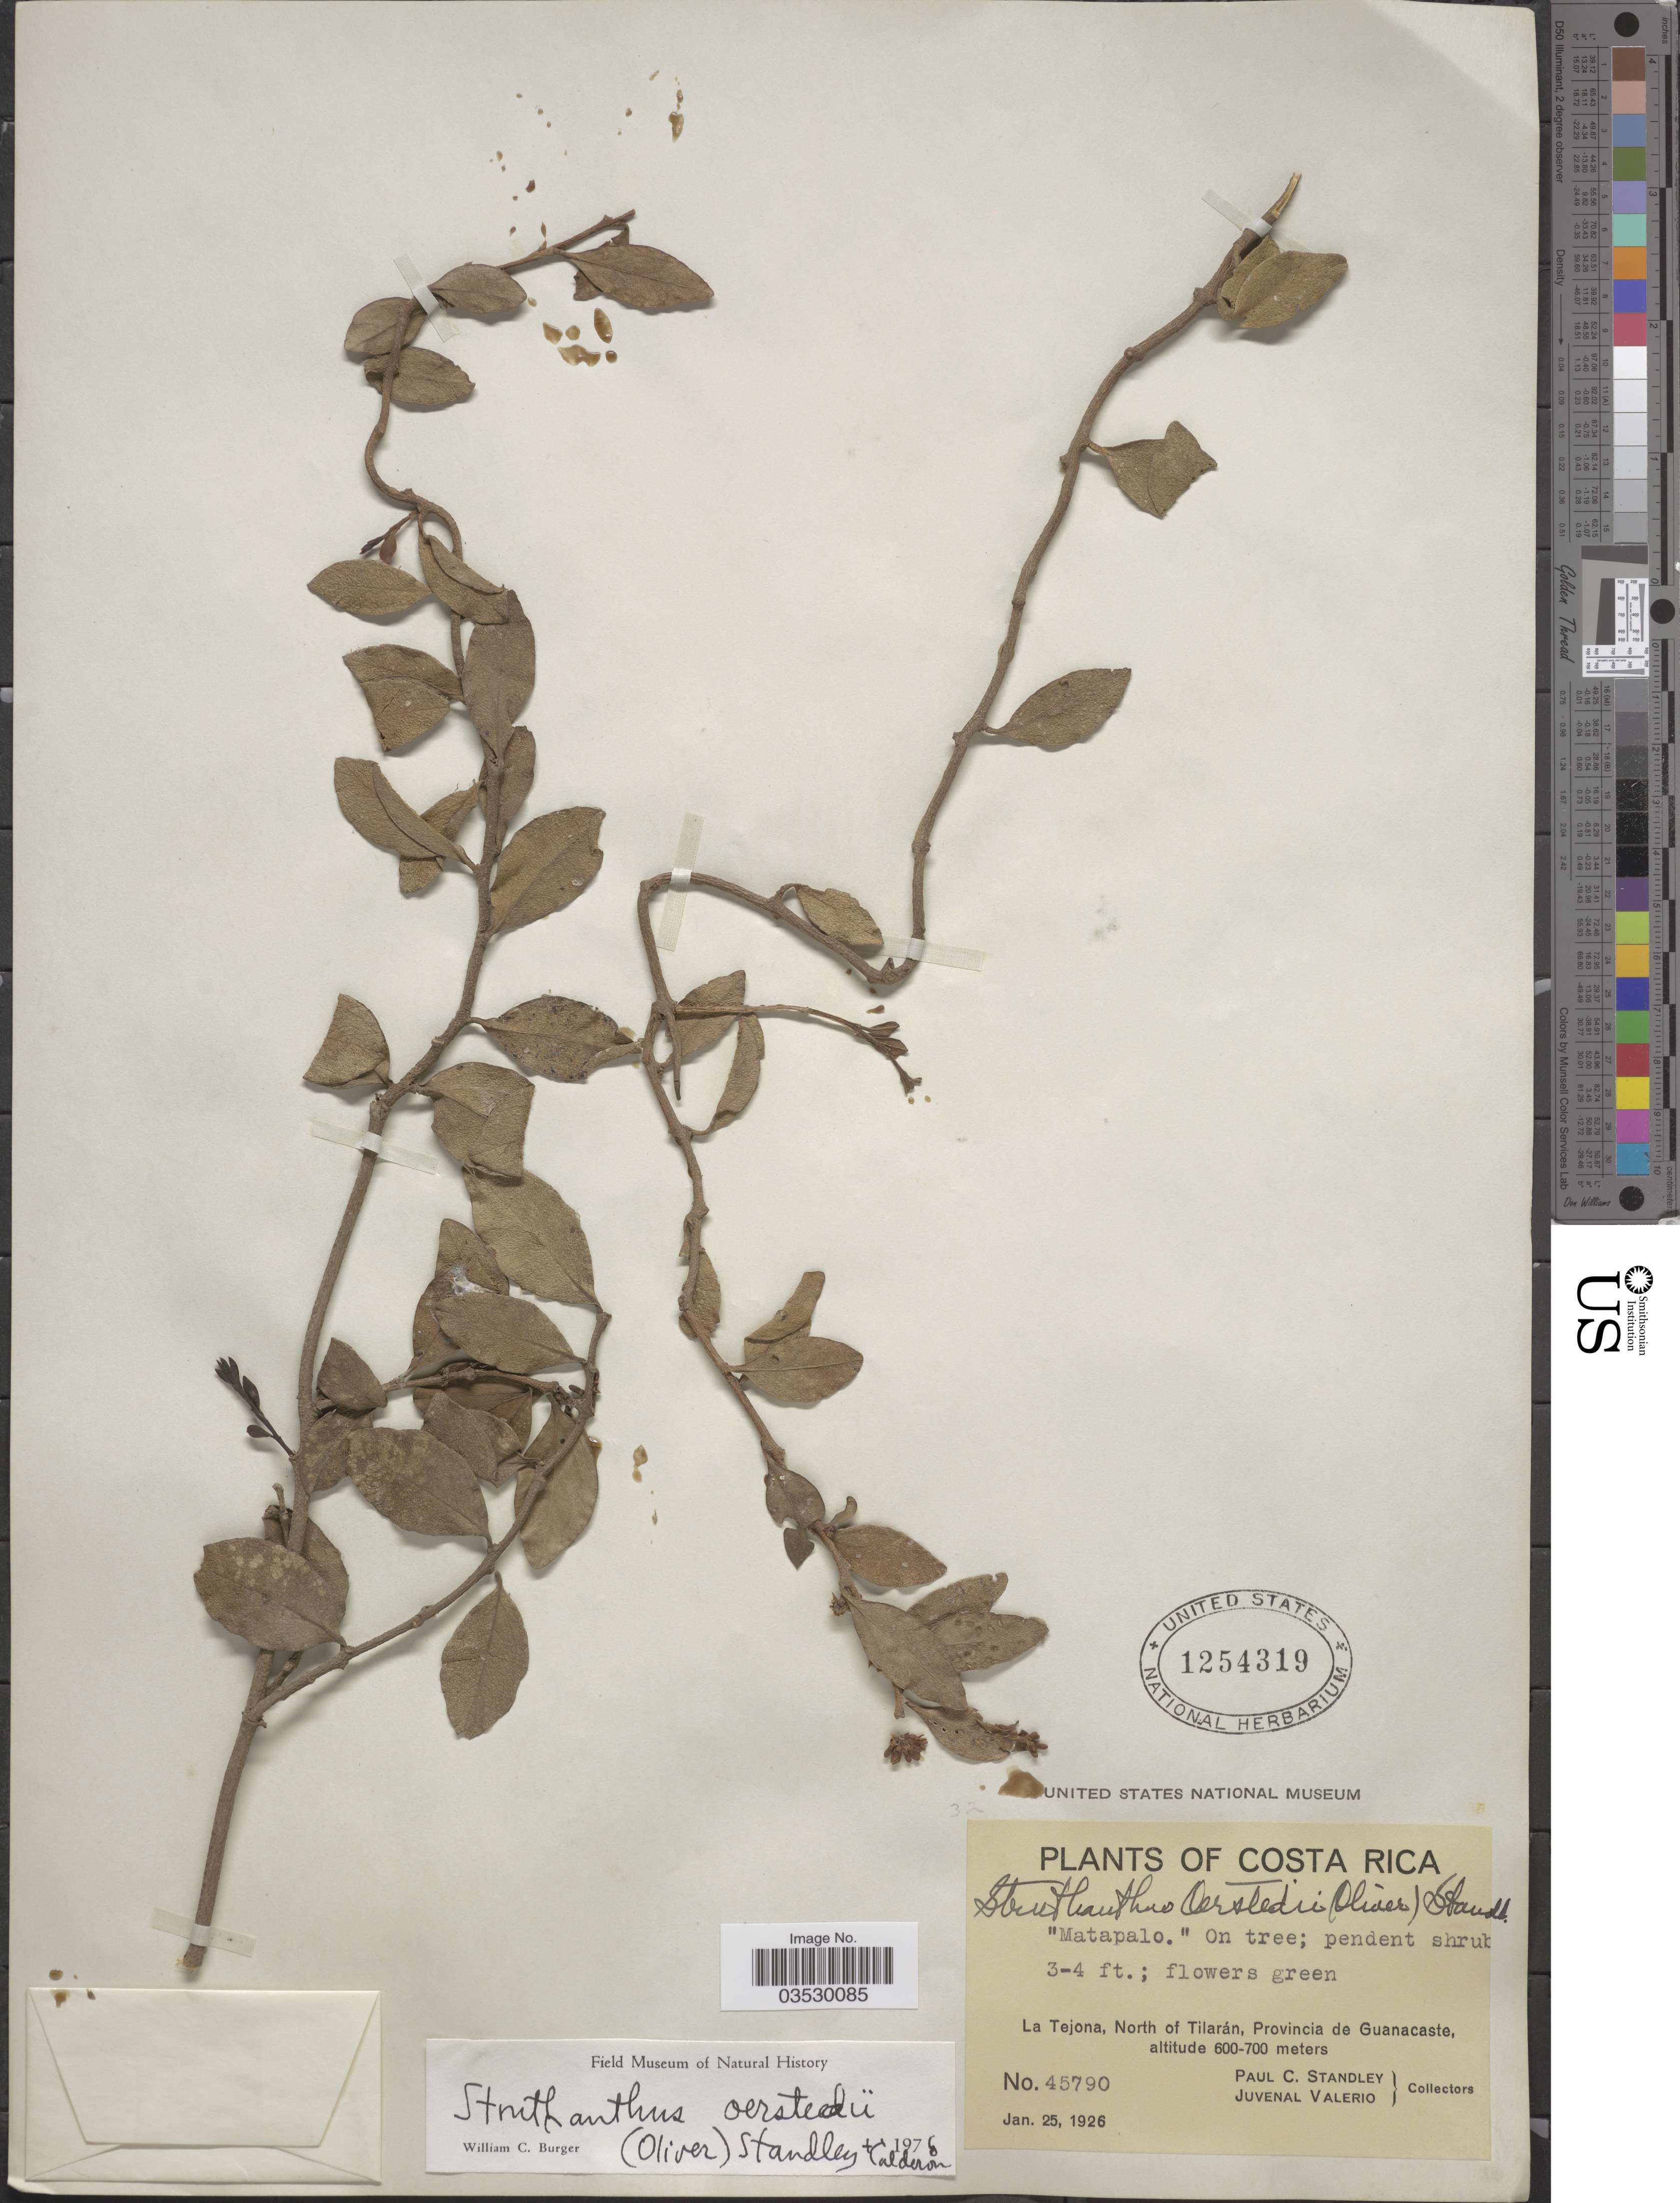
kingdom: Plantae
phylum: Tracheophyta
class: Magnoliopsida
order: Santalales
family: Loranthaceae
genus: Struthanthus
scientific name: Struthanthus oerstedii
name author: Standl.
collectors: P. C. Standley & J. Valerio R.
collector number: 45790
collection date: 1926-01-25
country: Costa Rica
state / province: Guanacaste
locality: La Tejona, North of Tilarán.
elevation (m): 600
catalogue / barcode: US 1254319